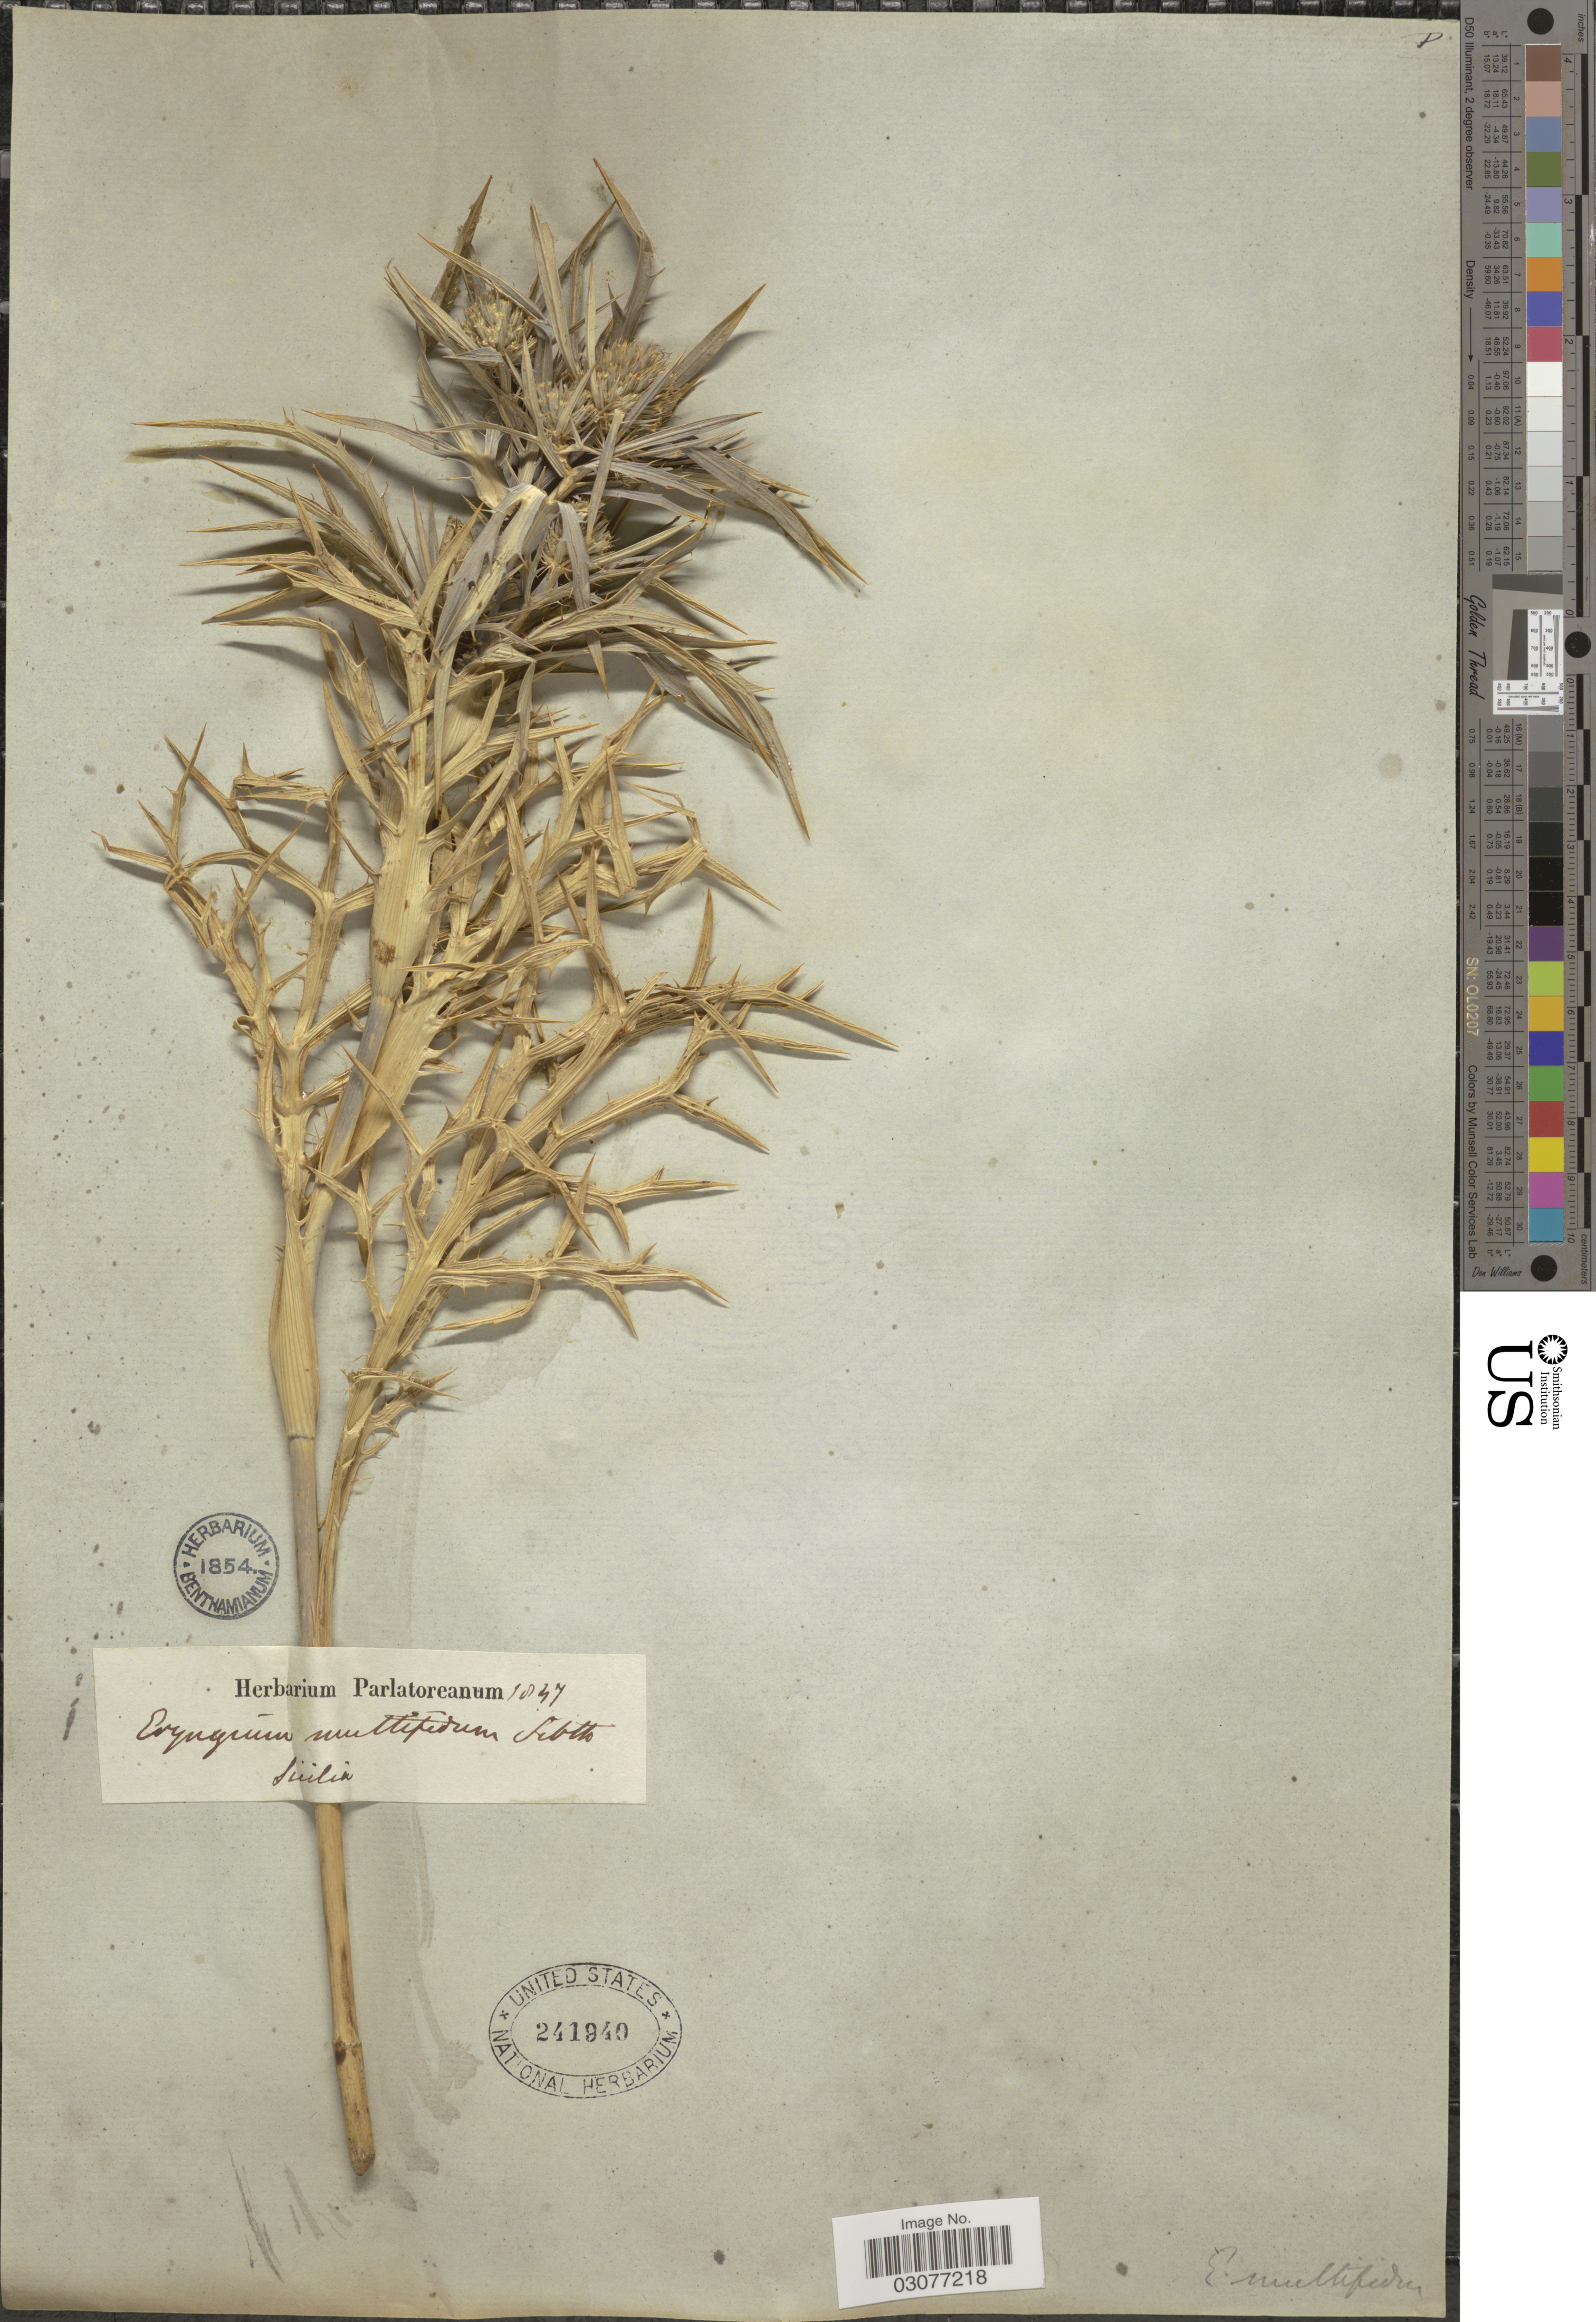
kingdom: Plantae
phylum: Tracheophyta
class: Magnoliopsida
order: Apiales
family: Apiaceae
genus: Eryngium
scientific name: Eryngium multifolum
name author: Sibth.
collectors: Ex Herb Parlatoreanum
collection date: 1847-07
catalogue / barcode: US 241940